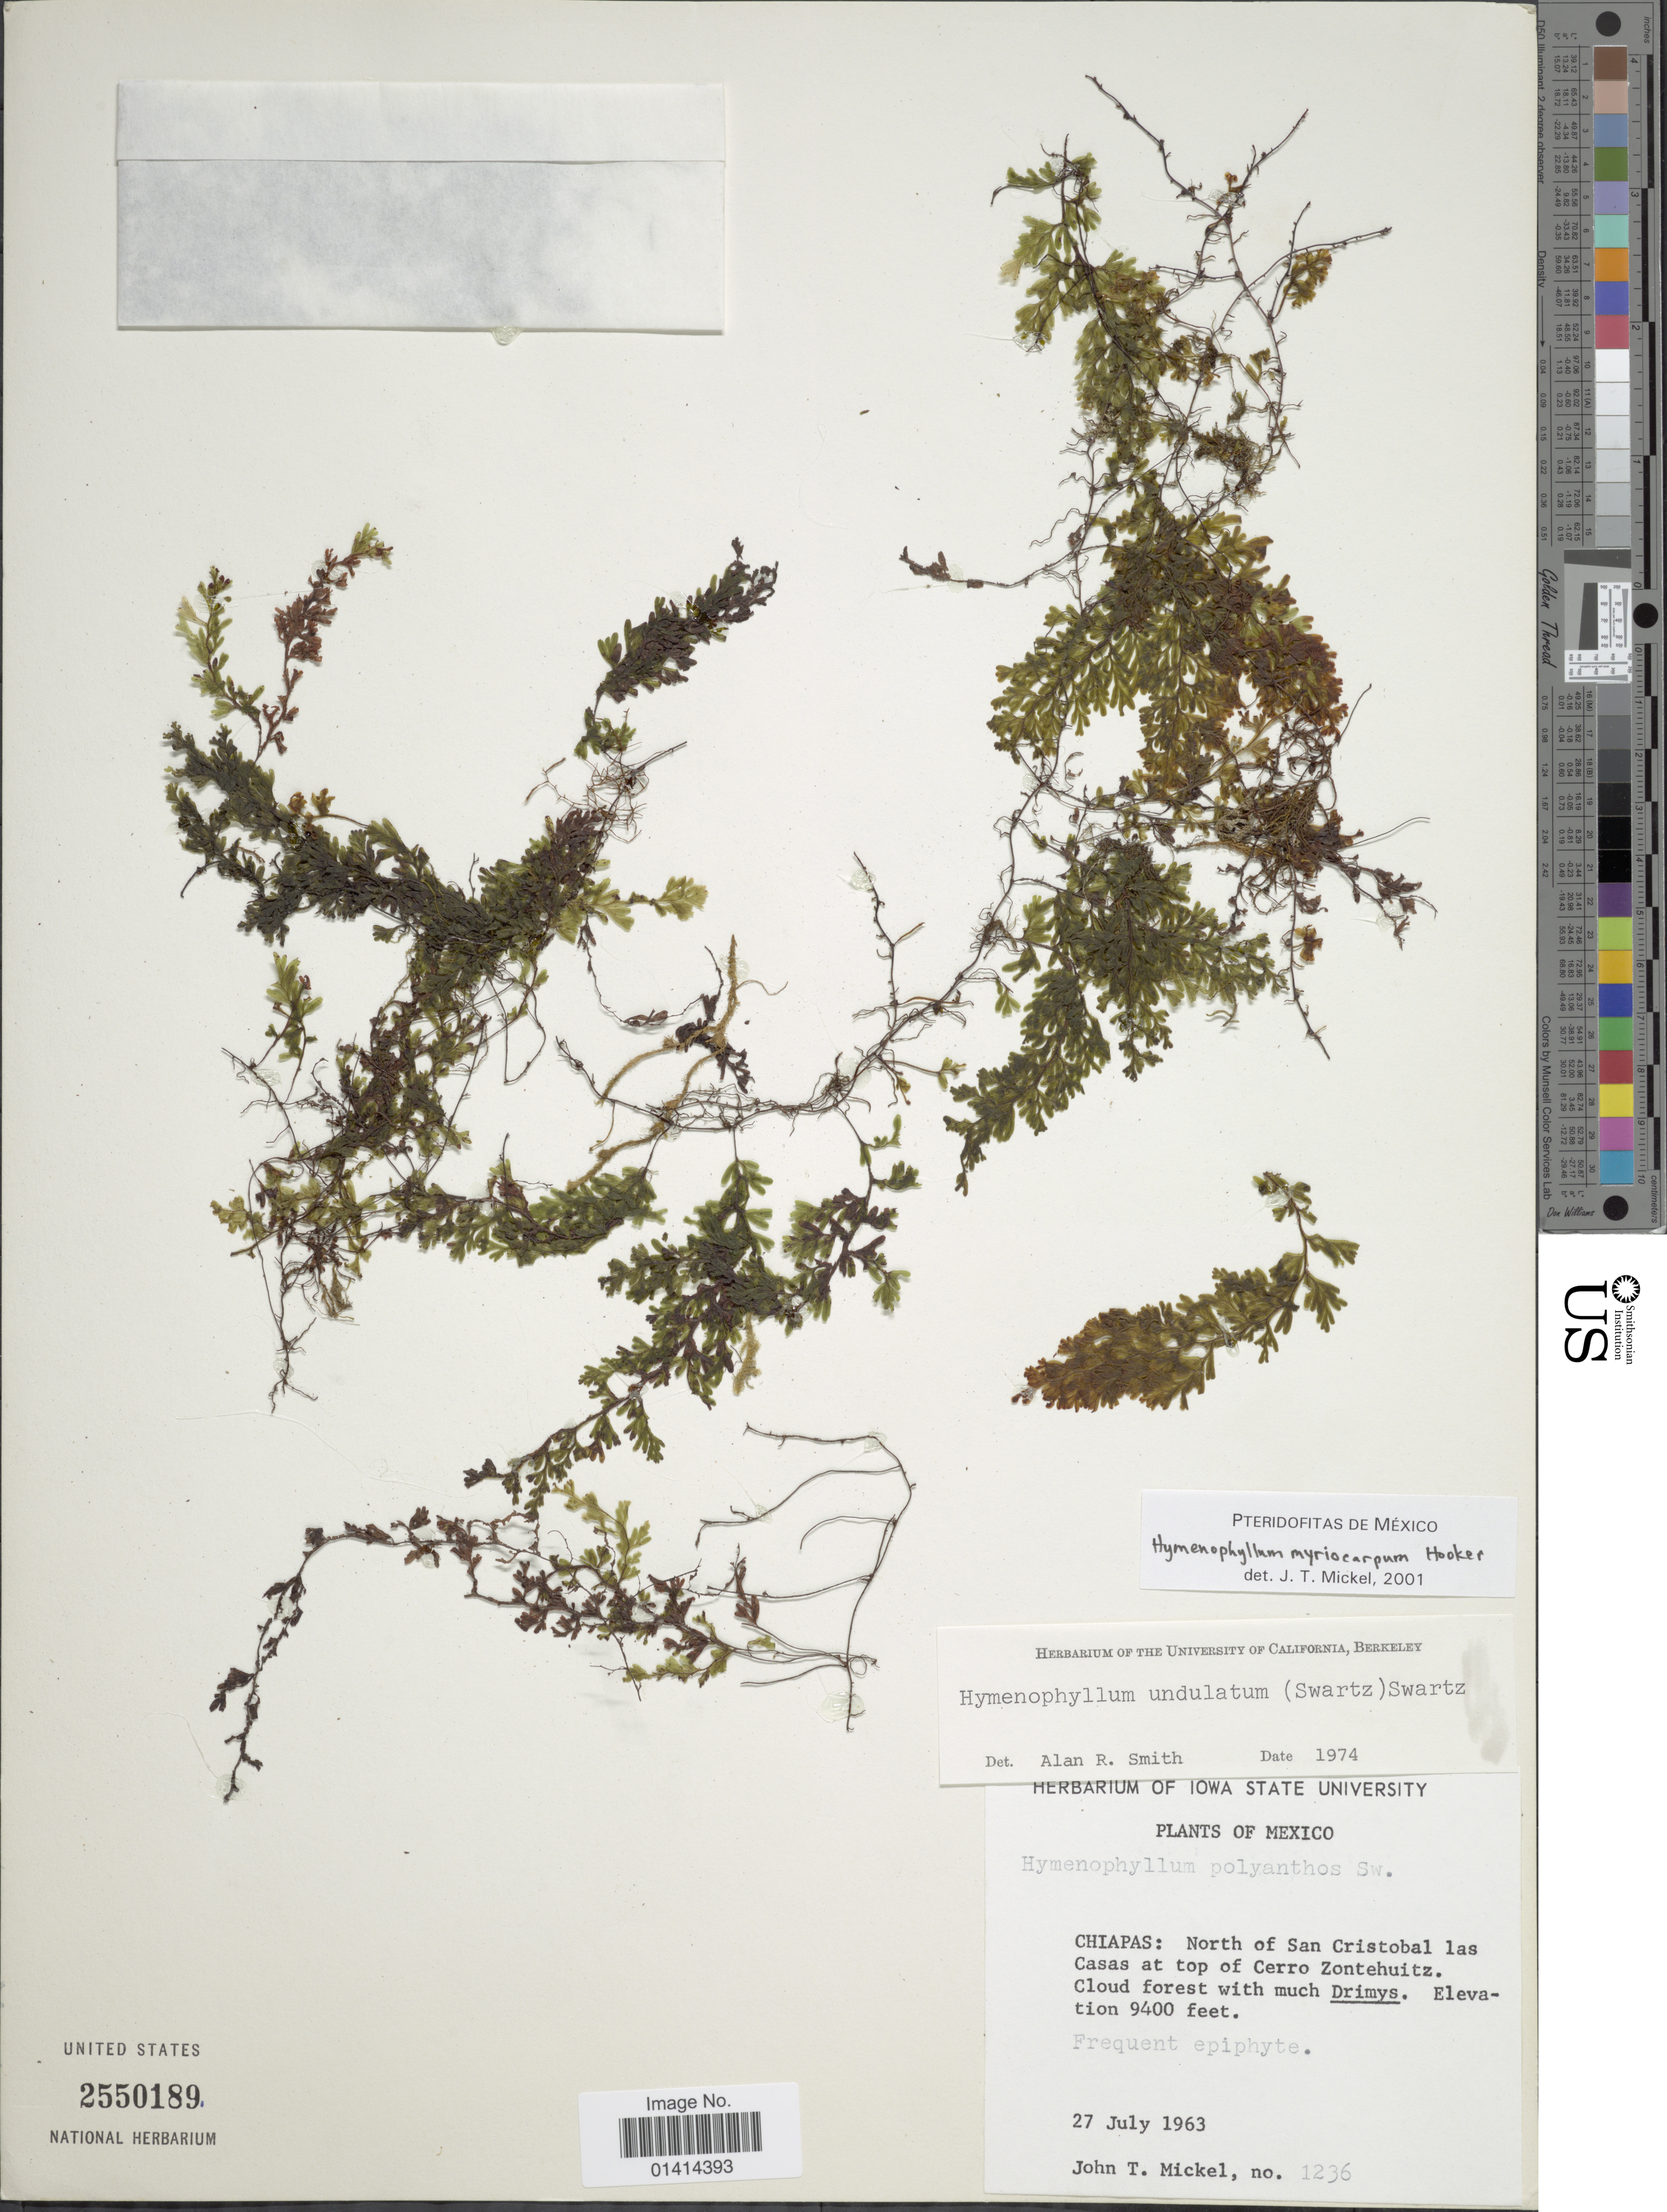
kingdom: Plantae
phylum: Tracheophyta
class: Polypodiopsida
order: Hymenophyllales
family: Hymenophyllaceae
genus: Hymenophyllum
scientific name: Hymenophyllum myriocarpum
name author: Hook.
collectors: J. T. Mickel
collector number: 1236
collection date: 1963-07-27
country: Mexico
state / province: Chiapas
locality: North of San Cristobal las Casas at top of Cerro Zontehuitz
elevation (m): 2865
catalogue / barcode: US 2550189